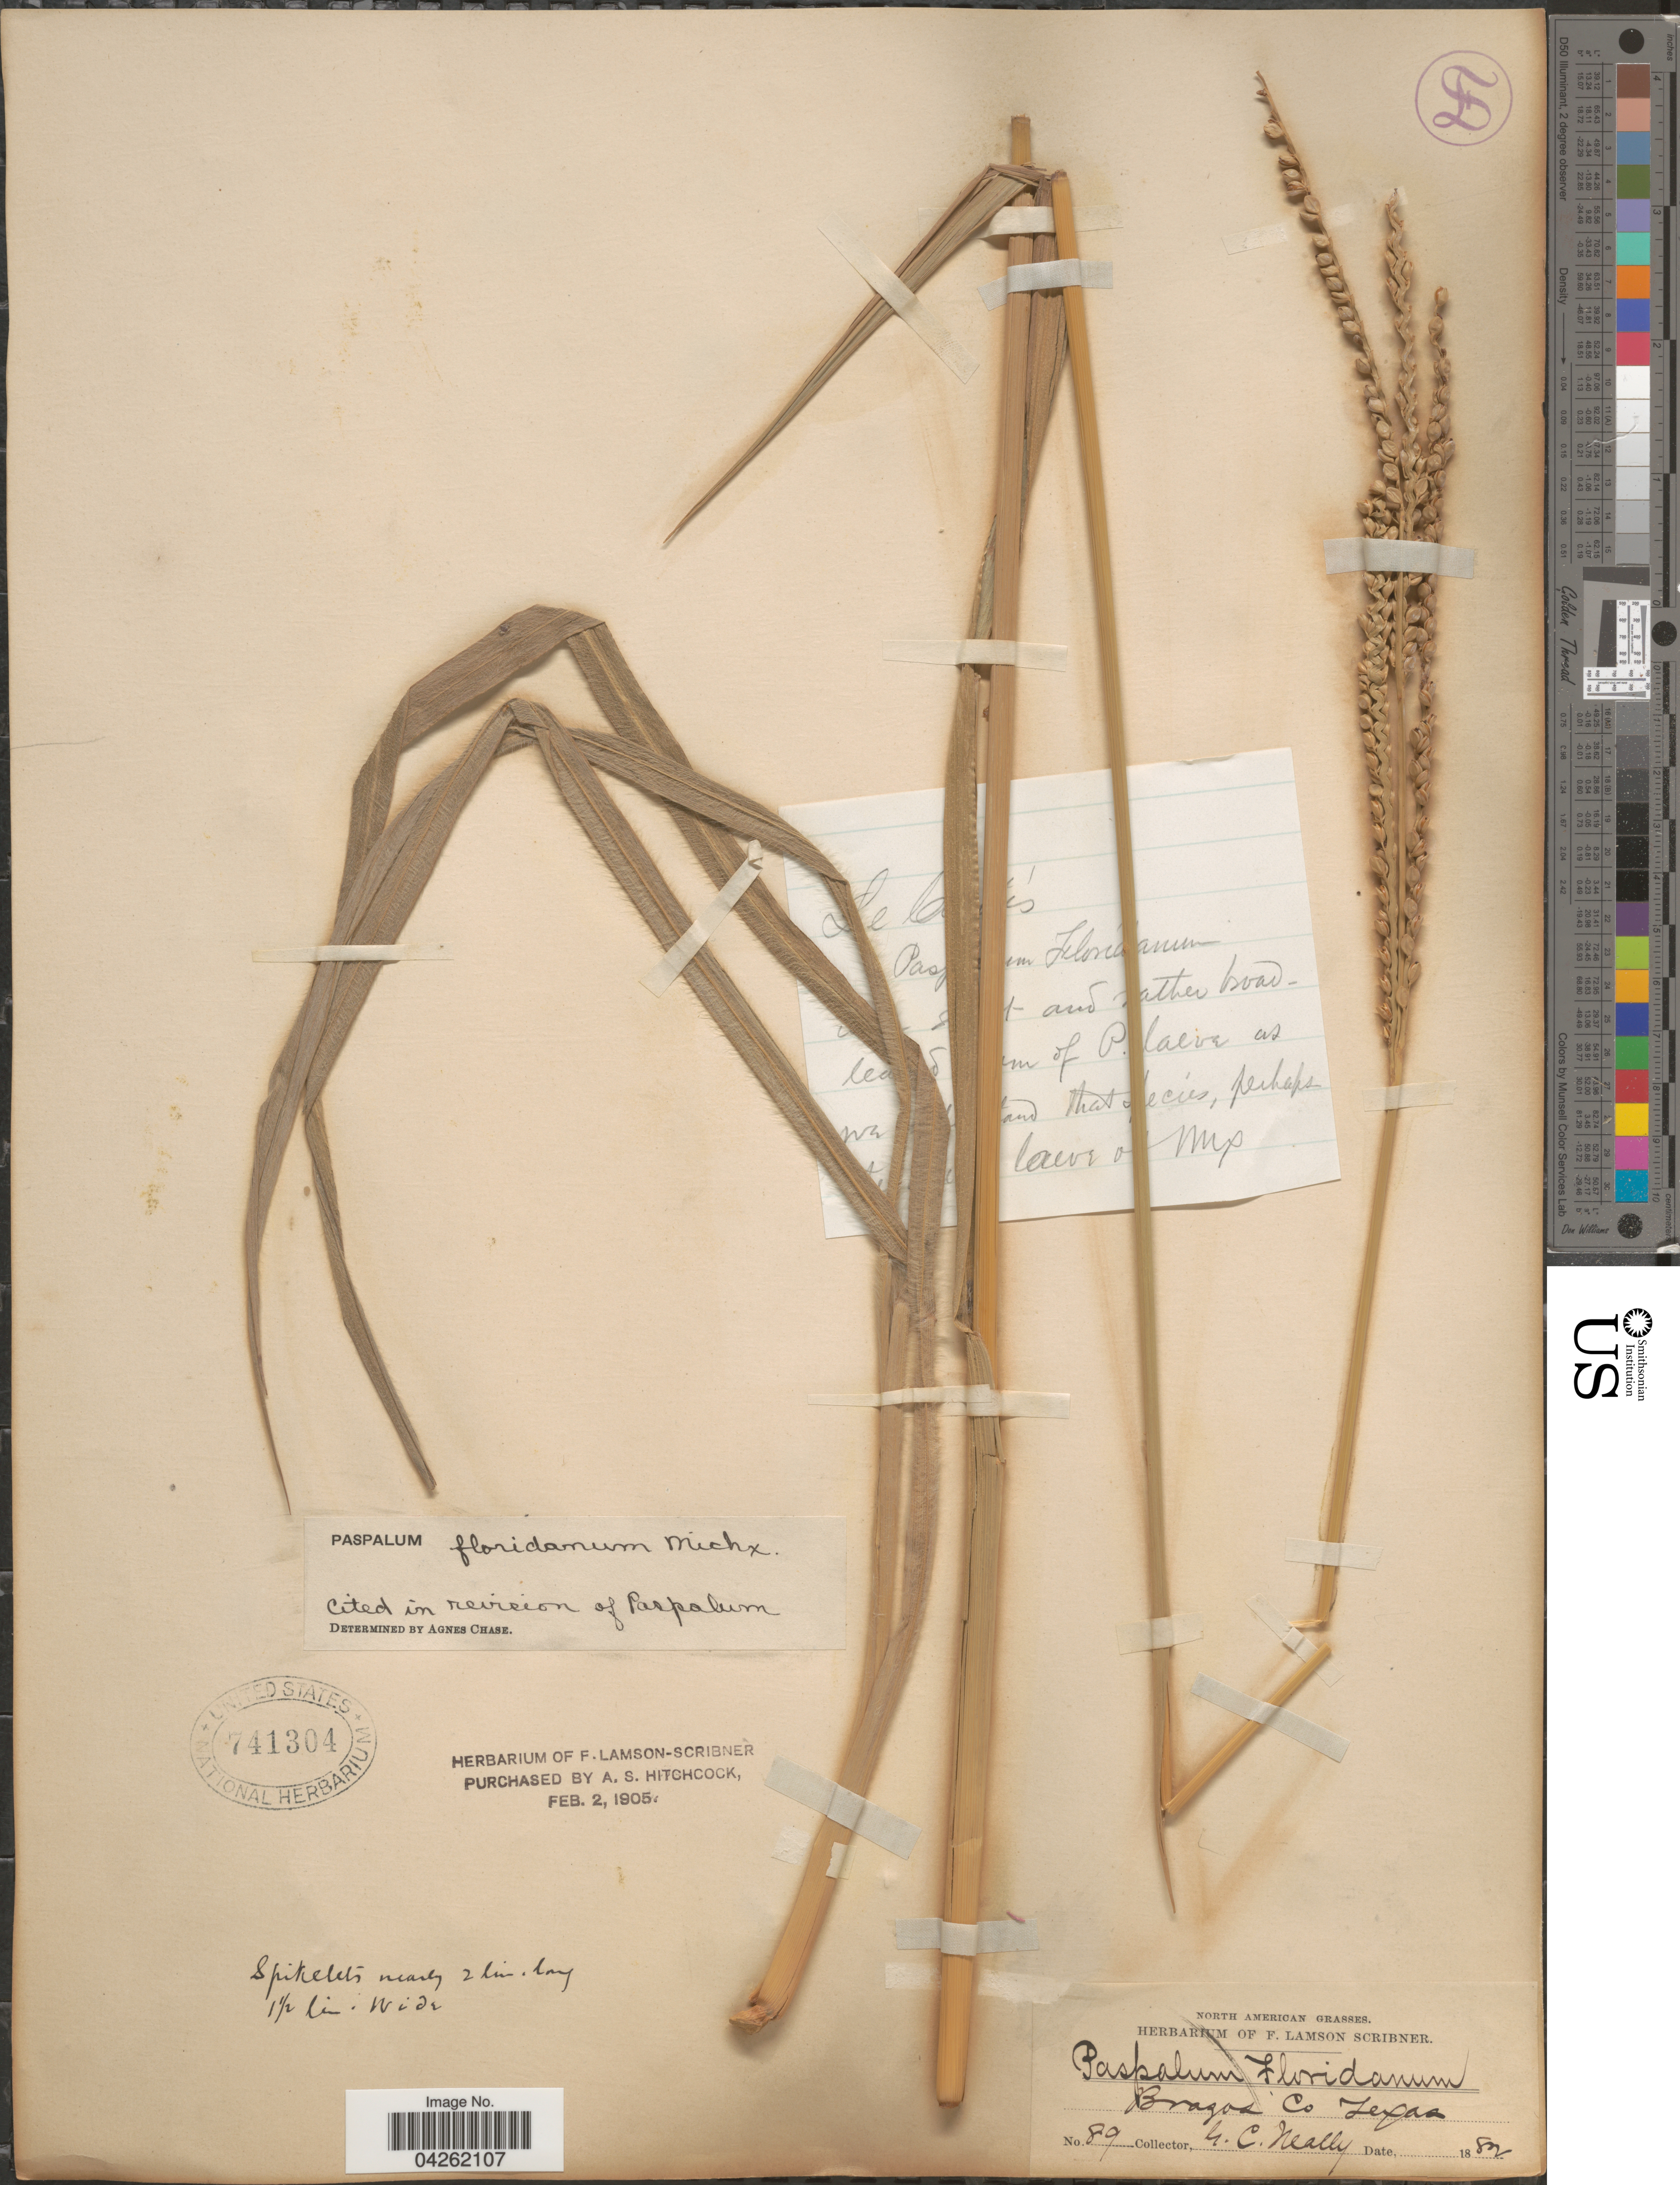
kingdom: Plantae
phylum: Tracheophyta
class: Liliopsida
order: Poales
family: Poaceae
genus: Paspalum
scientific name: Paspalum floridanum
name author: Michx.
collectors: G. Neally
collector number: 89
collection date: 1882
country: United States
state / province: Texas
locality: Brazos Co.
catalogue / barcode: US 741304